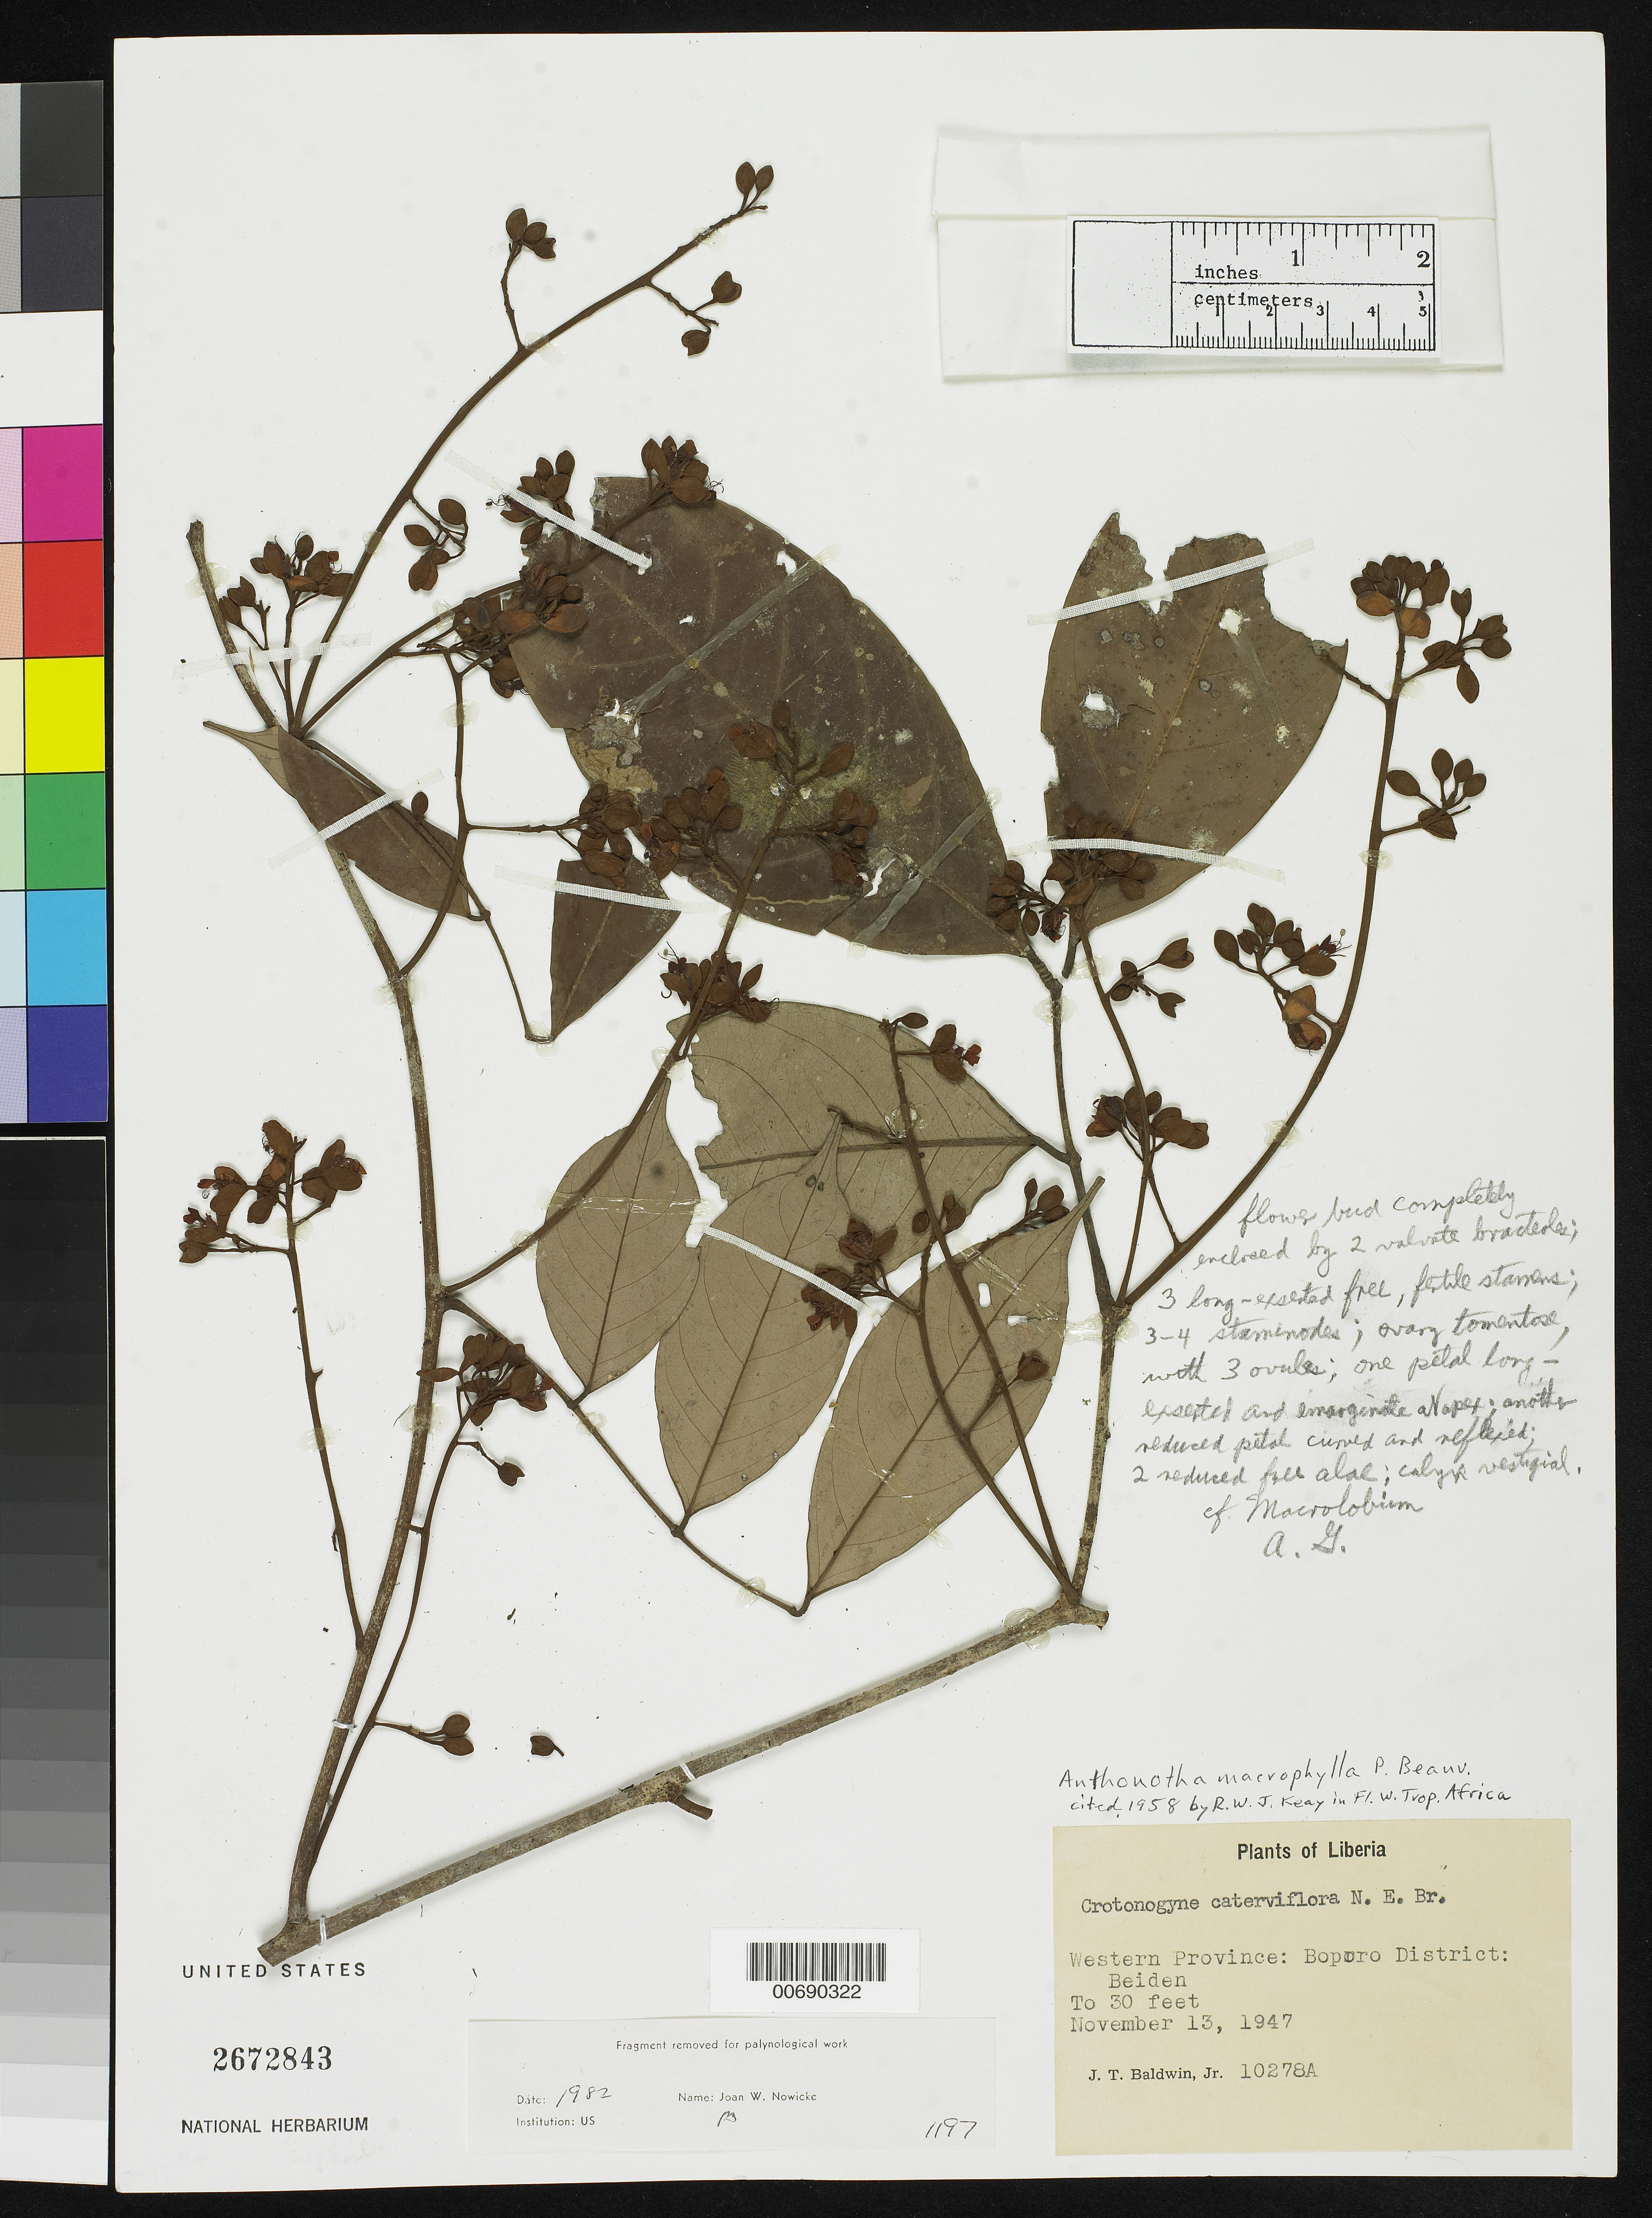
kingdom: Plantae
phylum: Tracheophyta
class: Magnoliopsida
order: Fabales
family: Fabaceae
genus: Anthonotha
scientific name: Anthonotha macrophylla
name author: P. Beauv.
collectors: J. T. Baldwin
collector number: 10278A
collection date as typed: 13 Nov 1947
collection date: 1947-11-13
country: Liberia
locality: Western Prov., Boporo Dist., Beiden.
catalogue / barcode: US 2672843